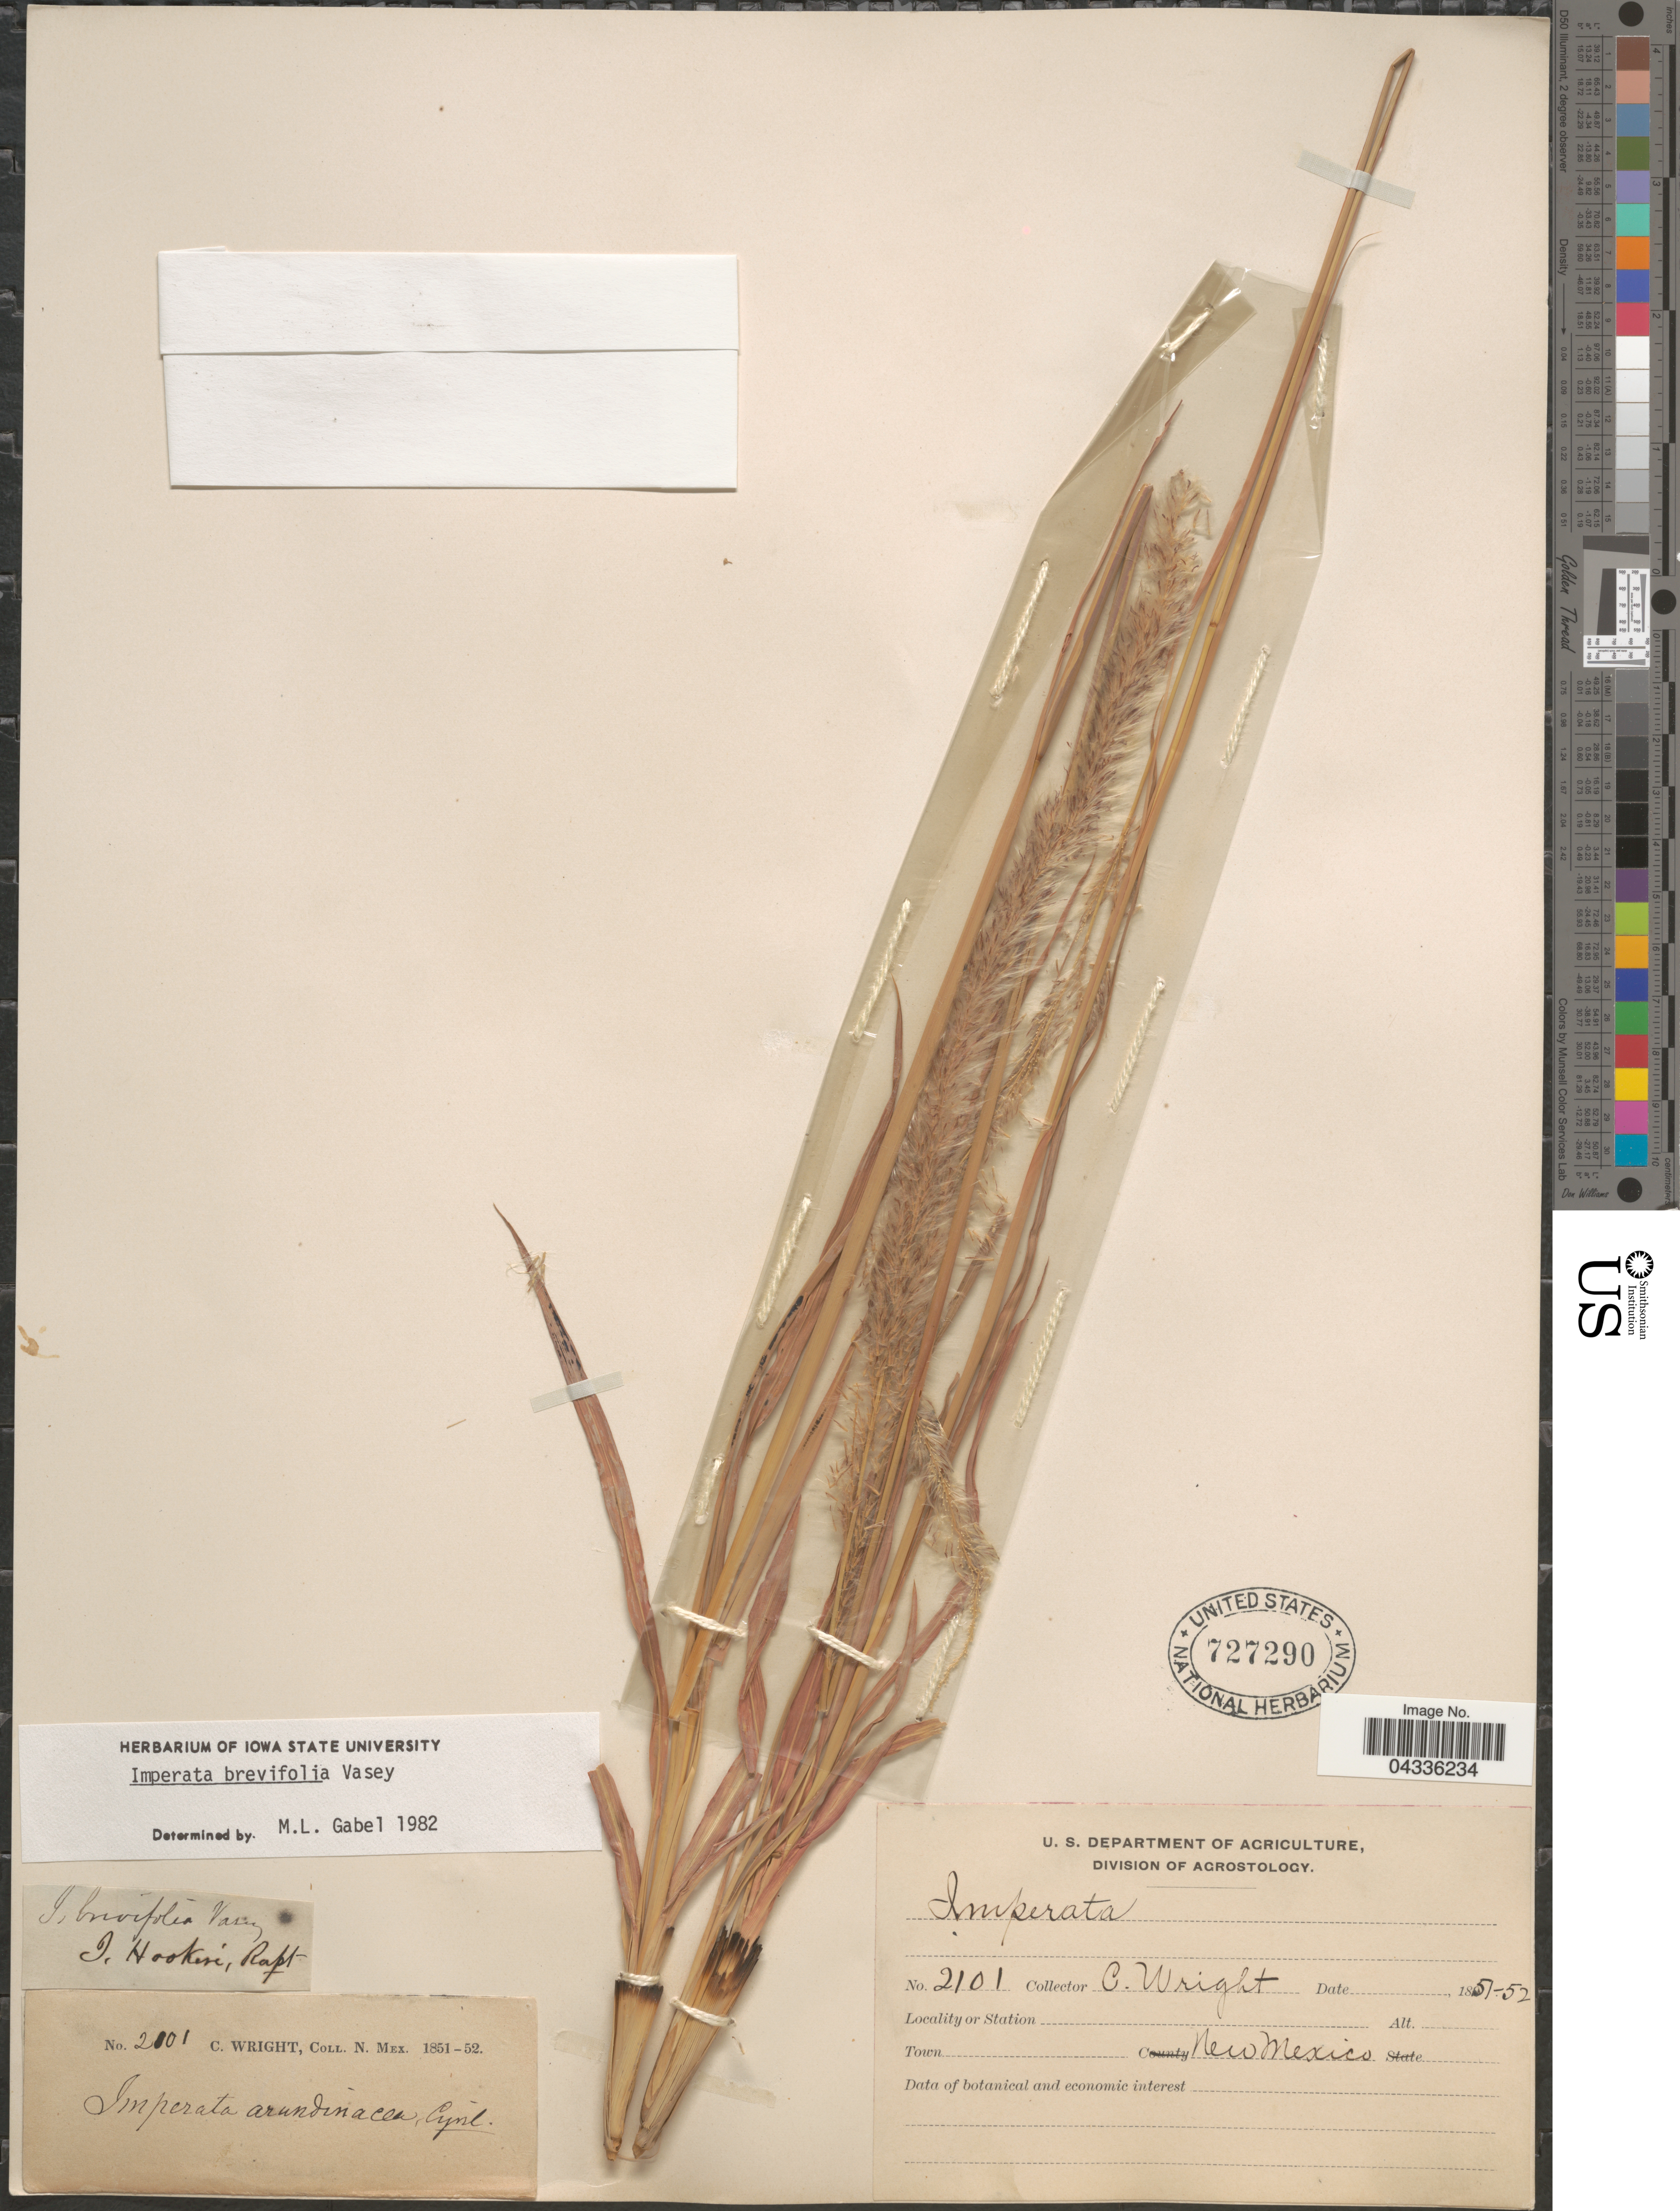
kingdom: Plantae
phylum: Tracheophyta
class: Liliopsida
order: Poales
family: Poaceae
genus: Imperata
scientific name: Imperata brevifolia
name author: Vasey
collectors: C. Wright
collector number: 2101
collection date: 1851/1852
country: United States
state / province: New Mexico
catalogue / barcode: US 727290